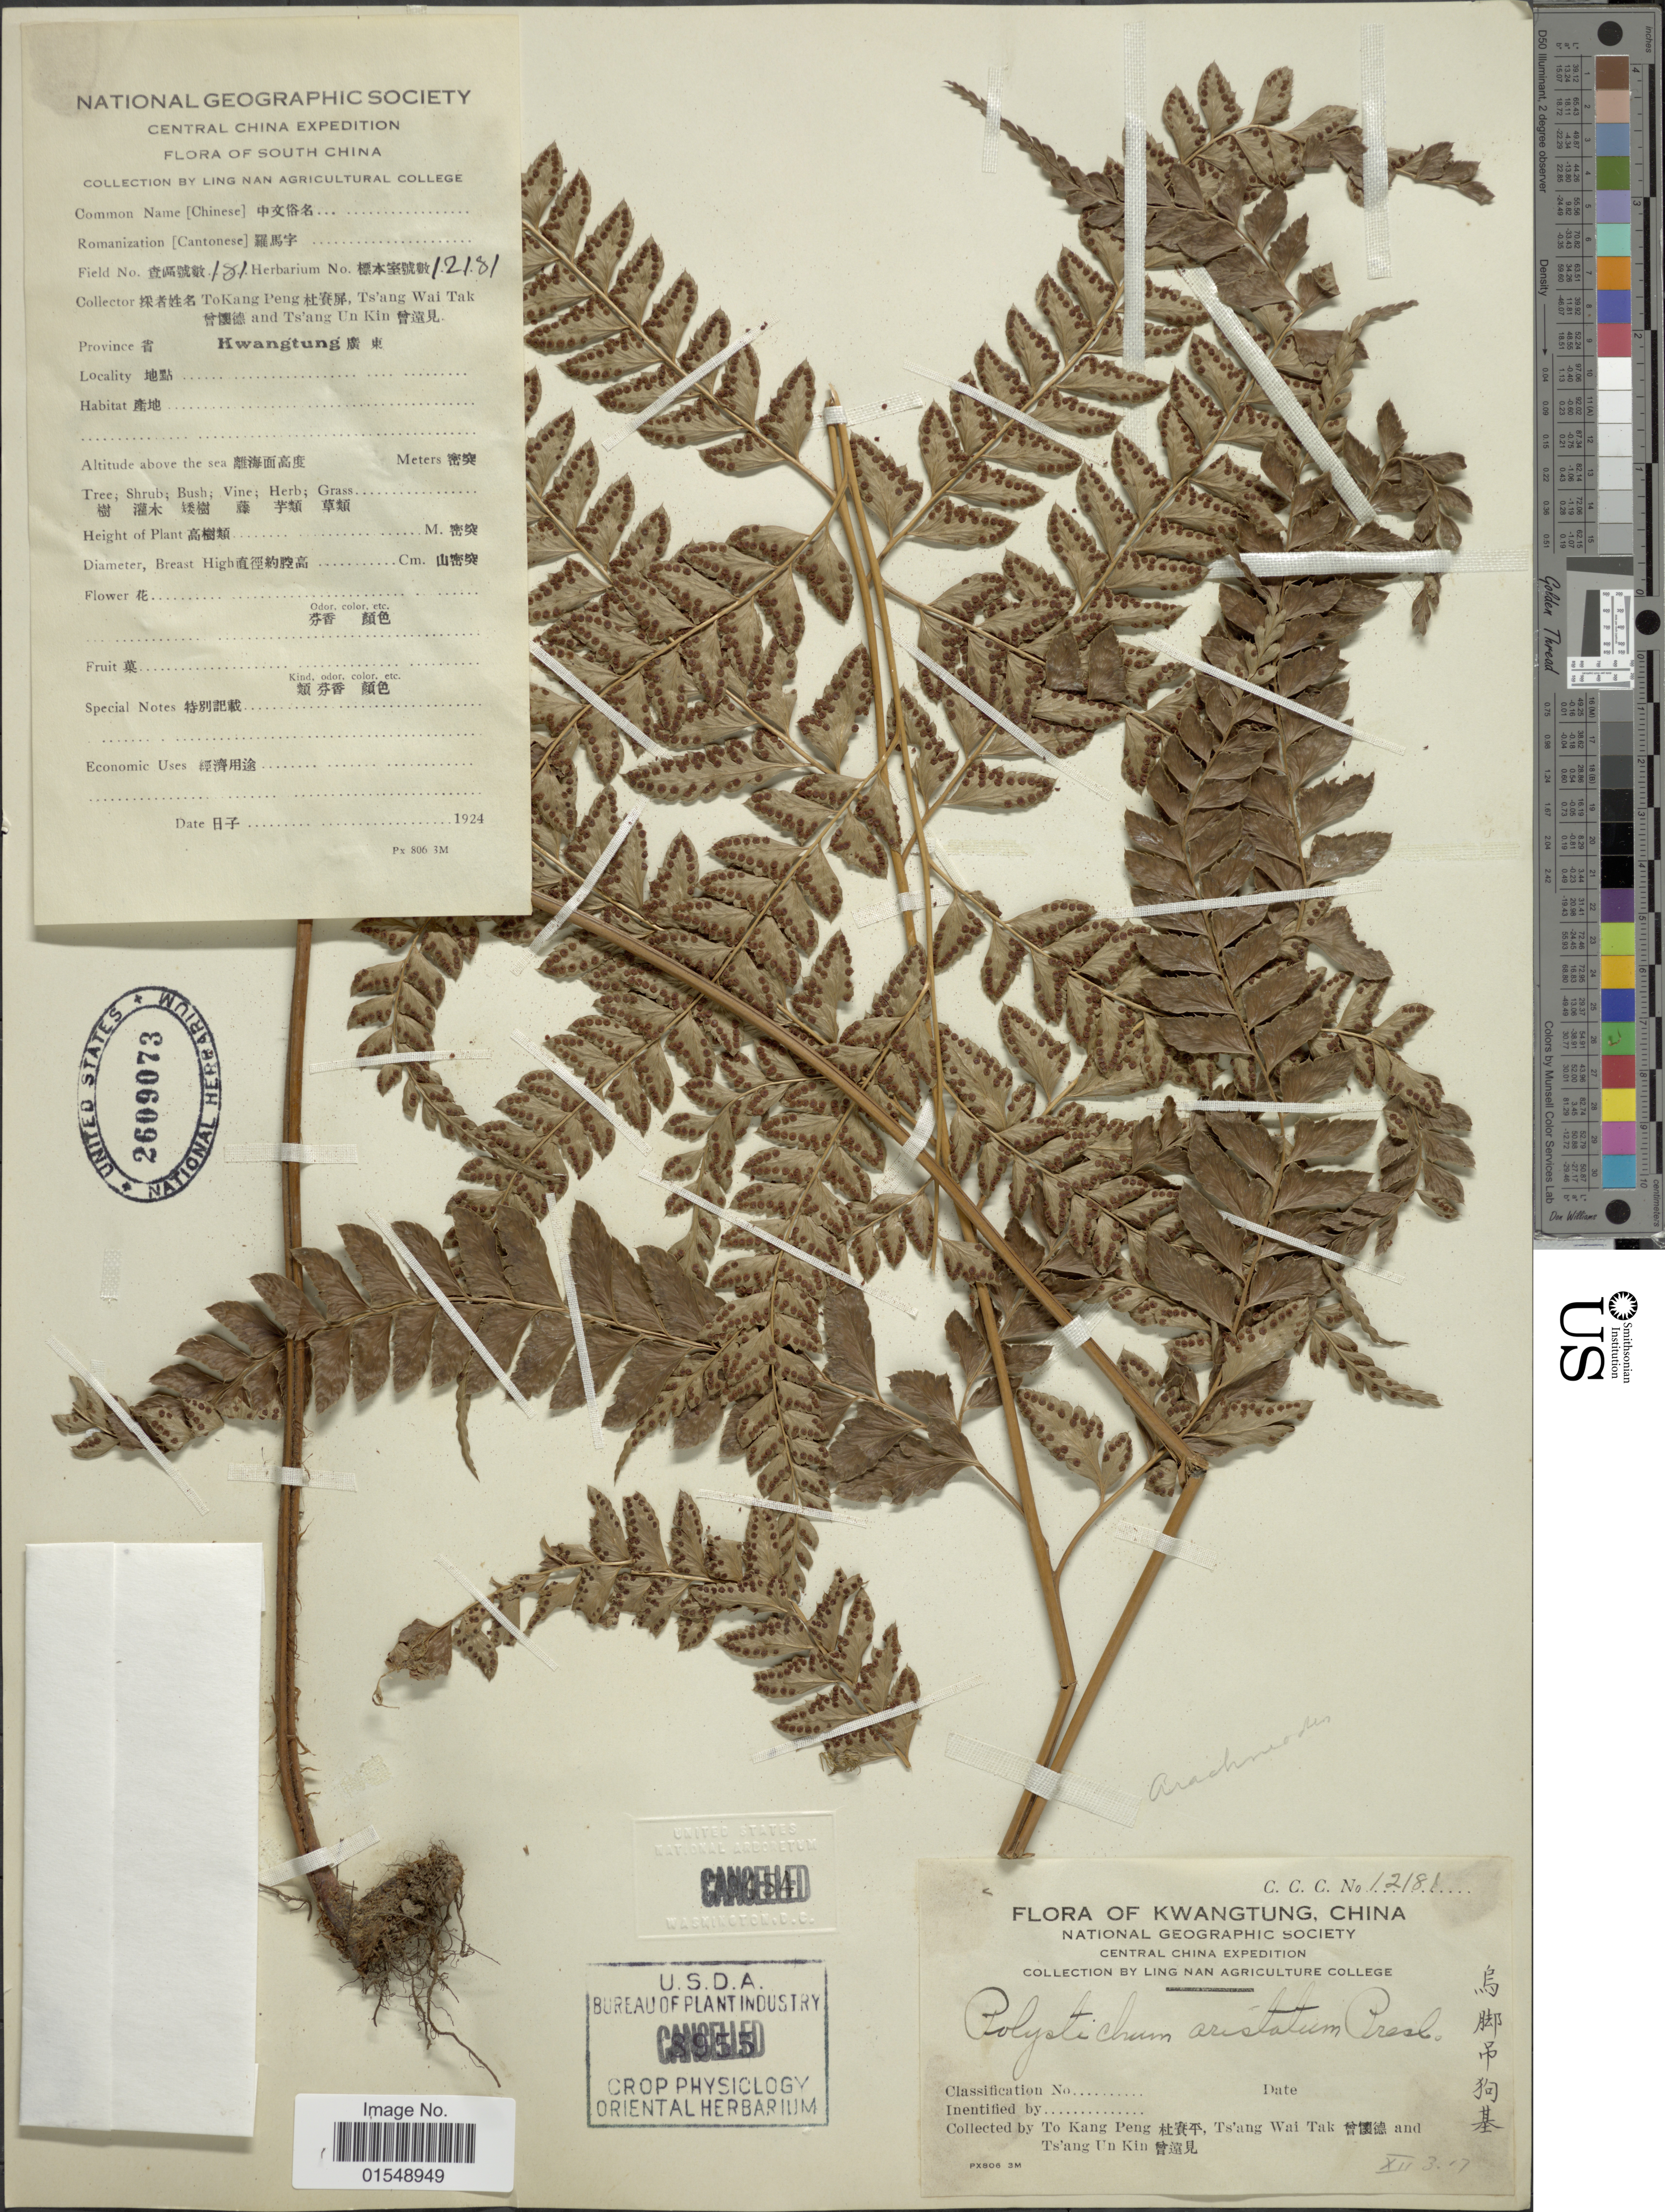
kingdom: Plantae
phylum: Tracheophyta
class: Polypodiopsida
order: Polypodiales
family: Dryopteridaceae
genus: Arachniodes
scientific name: Arachniodes aristata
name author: (G. Forst.) Tindale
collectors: Kang Peng To, W. T. Tsang & U. K. Tsang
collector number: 12181/181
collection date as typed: Transcribed d/m/y: 3/12/17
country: China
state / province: Guangdong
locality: Kwangtung, South China,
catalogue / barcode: US 2609073